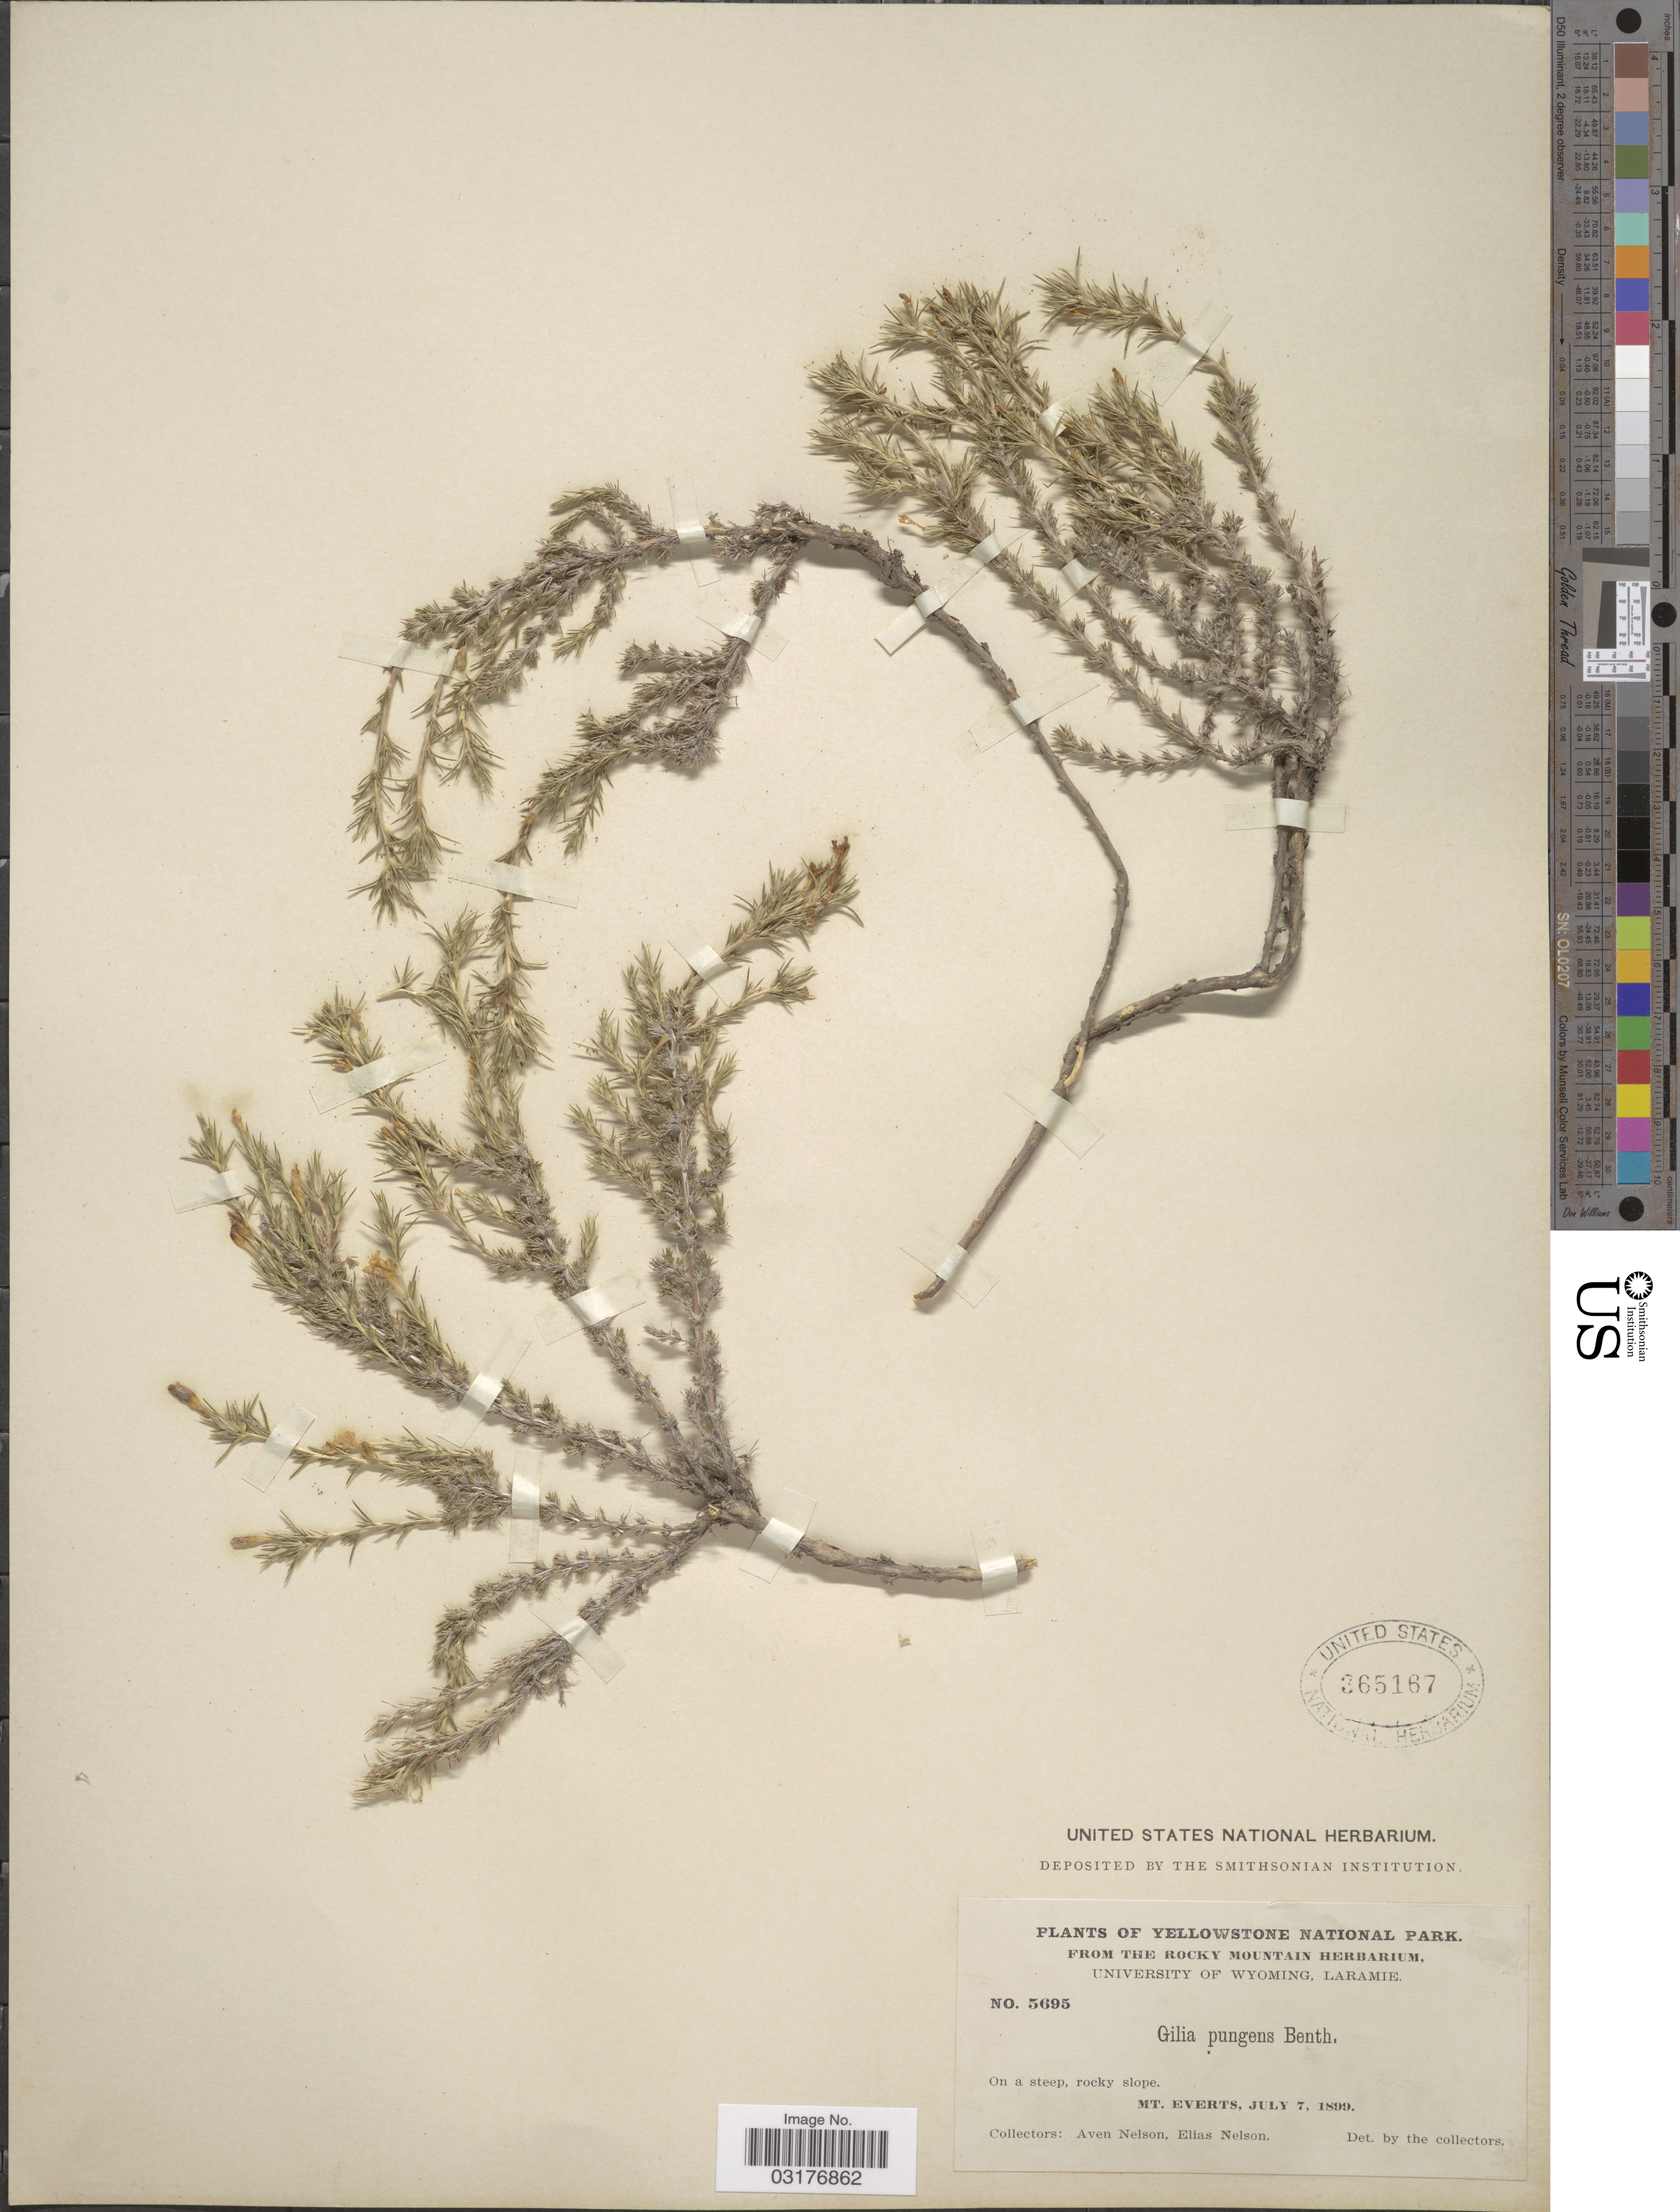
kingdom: Plantae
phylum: Tracheophyta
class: Magnoliopsida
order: Ericales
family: Polemoniaceae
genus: Linanthus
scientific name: Linanthus pungens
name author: (Torr.) J.M. Porter & L.A. Johnson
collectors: A. Nelson & E. Nelson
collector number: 5695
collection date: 1899-07-07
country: United States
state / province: Wyoming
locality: Yellowstone National Park. Mt. Everts.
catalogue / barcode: US 365167